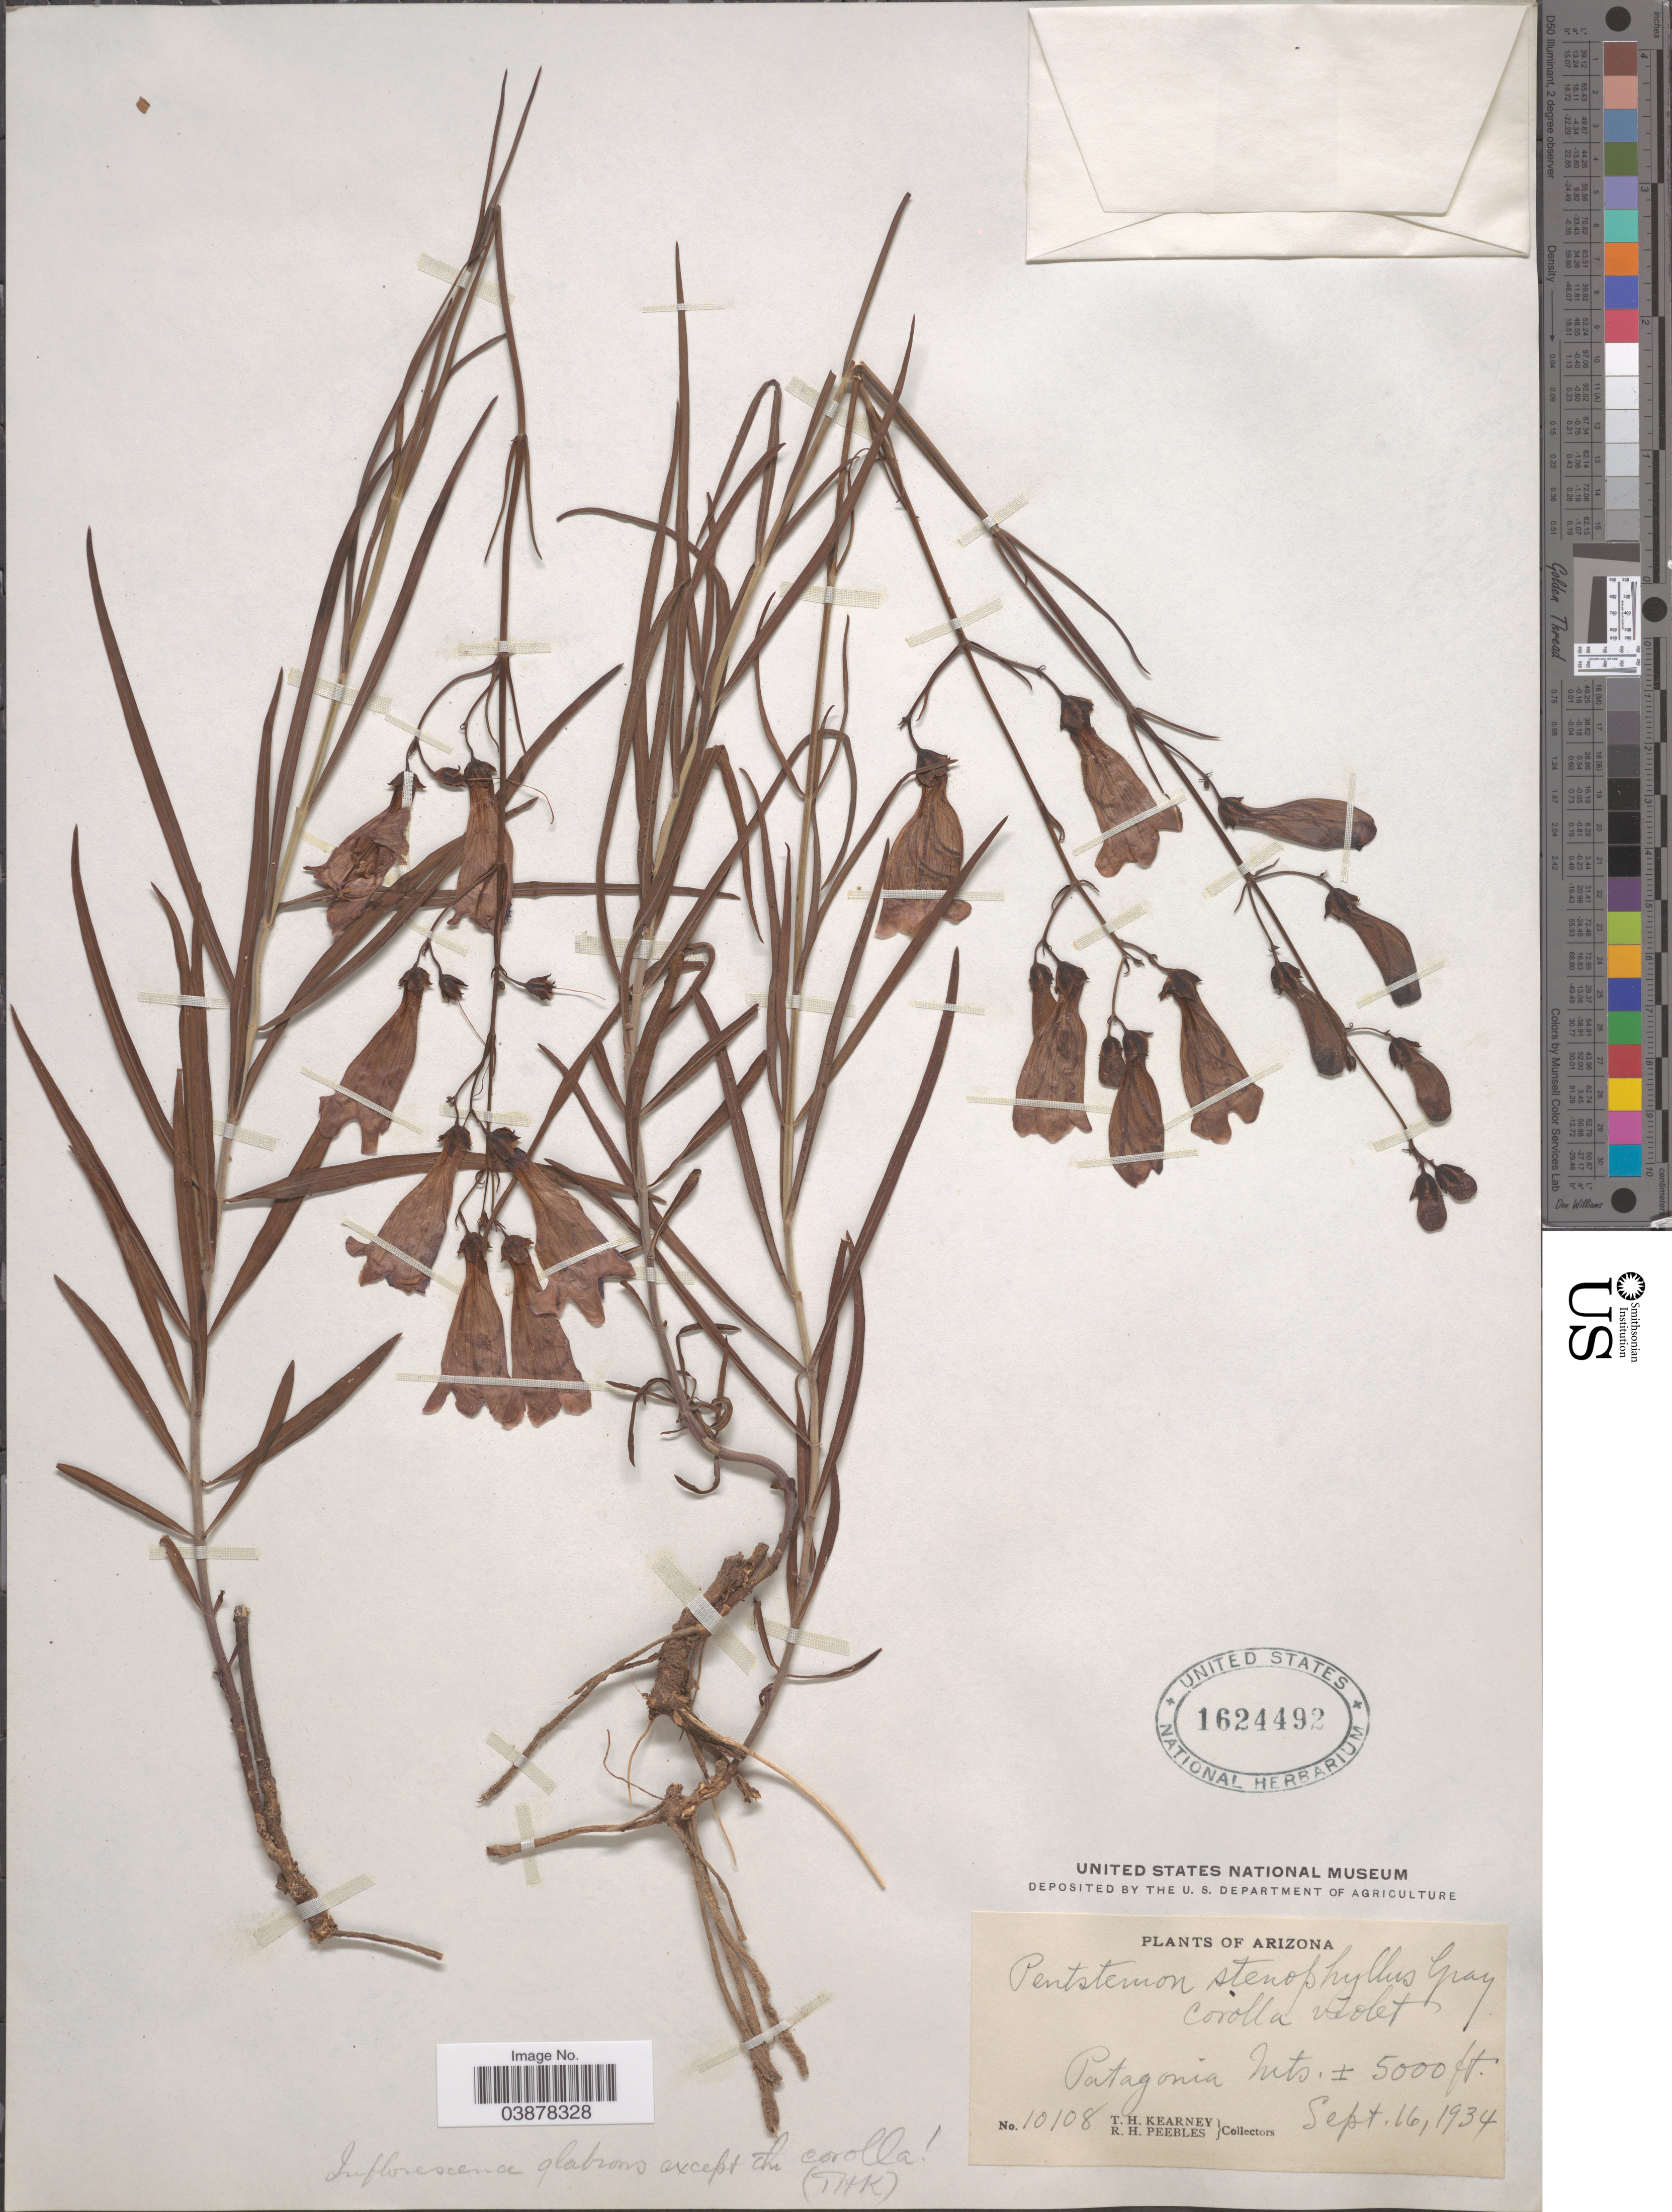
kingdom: Plantae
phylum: Tracheophyta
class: Magnoliopsida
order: Lamiales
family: Plantaginaceae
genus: Penstemon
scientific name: Penstemon stenophyllus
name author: A. Gray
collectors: T. H. Kearney & R. H. Peebles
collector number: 10108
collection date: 1934-09-16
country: United States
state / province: Arizona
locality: Patagonia Mts.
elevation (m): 1524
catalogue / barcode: US 1624492